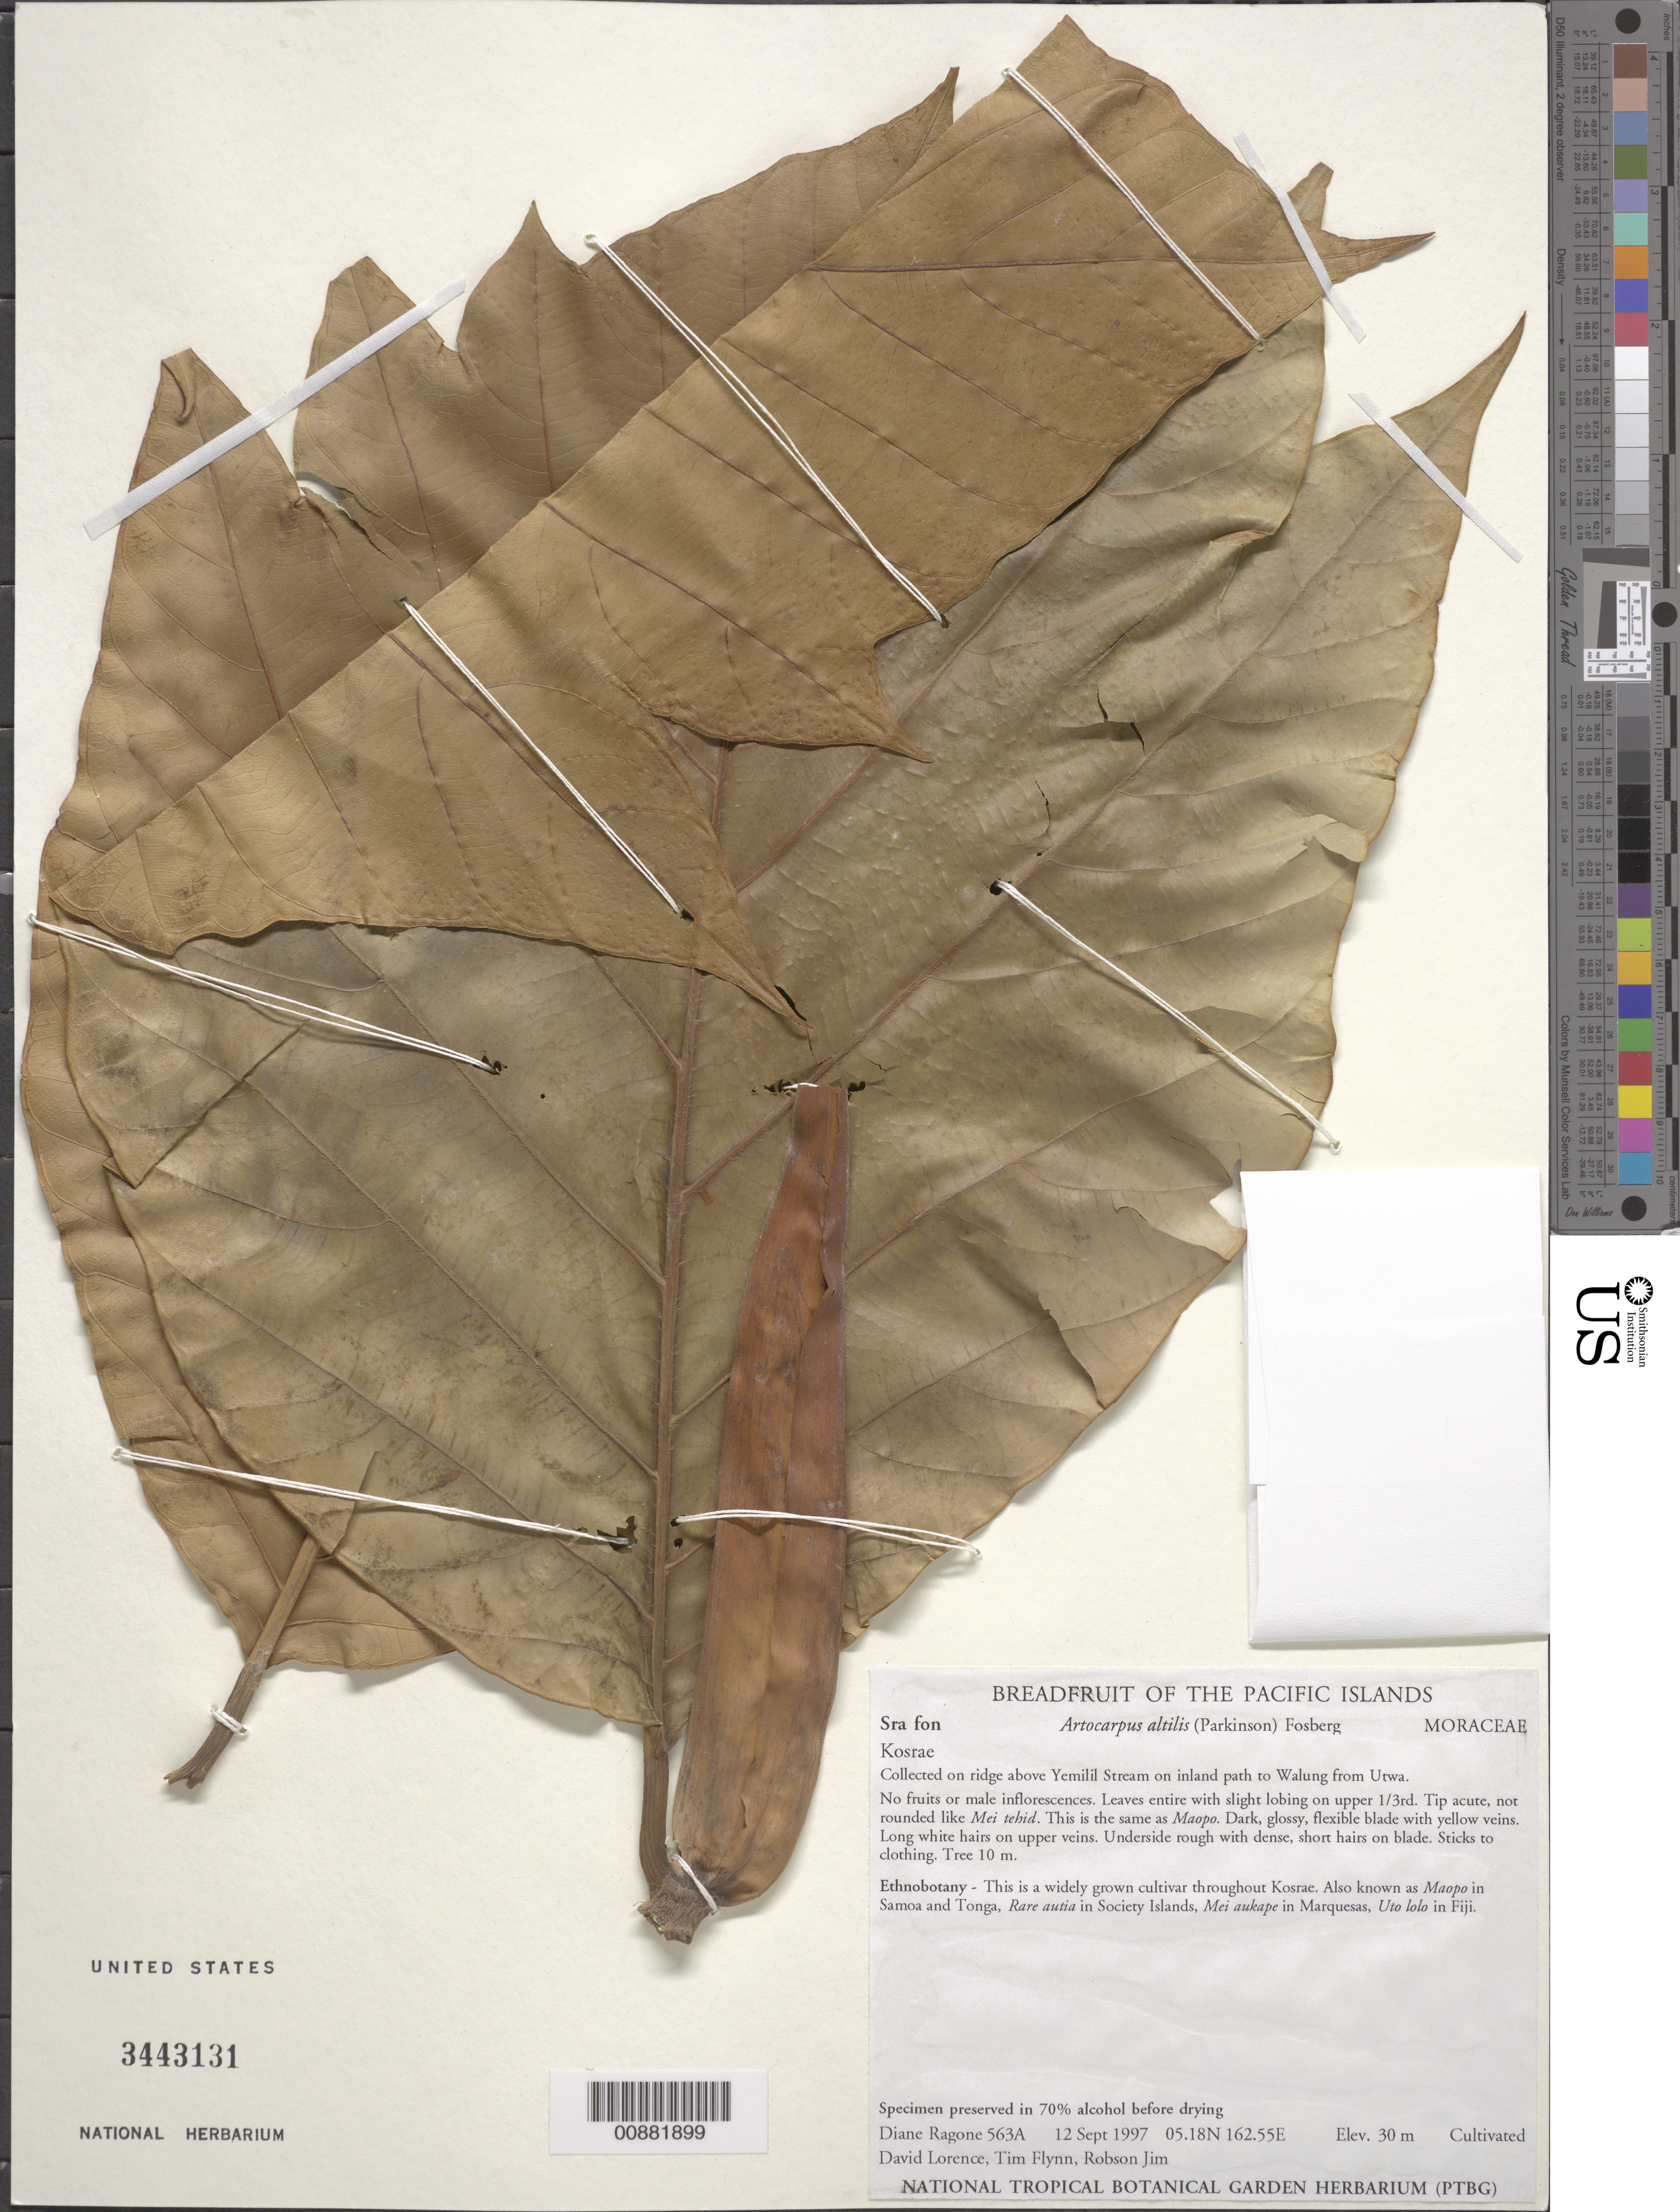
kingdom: Plantae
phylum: Tracheophyta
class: Magnoliopsida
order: Rosales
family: Moraceae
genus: Artocarpus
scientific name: Artocarpus altilis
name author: (Parkinson) Fosberg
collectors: D. Ragone, D. Lorence, T. W. Flynn & R. Jim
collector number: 563A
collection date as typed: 12 Sep 1997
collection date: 1997-09-12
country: Micronesia, Federated States of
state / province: Kosrae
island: Kosrae [Kusaie]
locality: Ridge above Yemilil Stream on inland path to Walung from Utwa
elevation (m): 30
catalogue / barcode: US 3443131